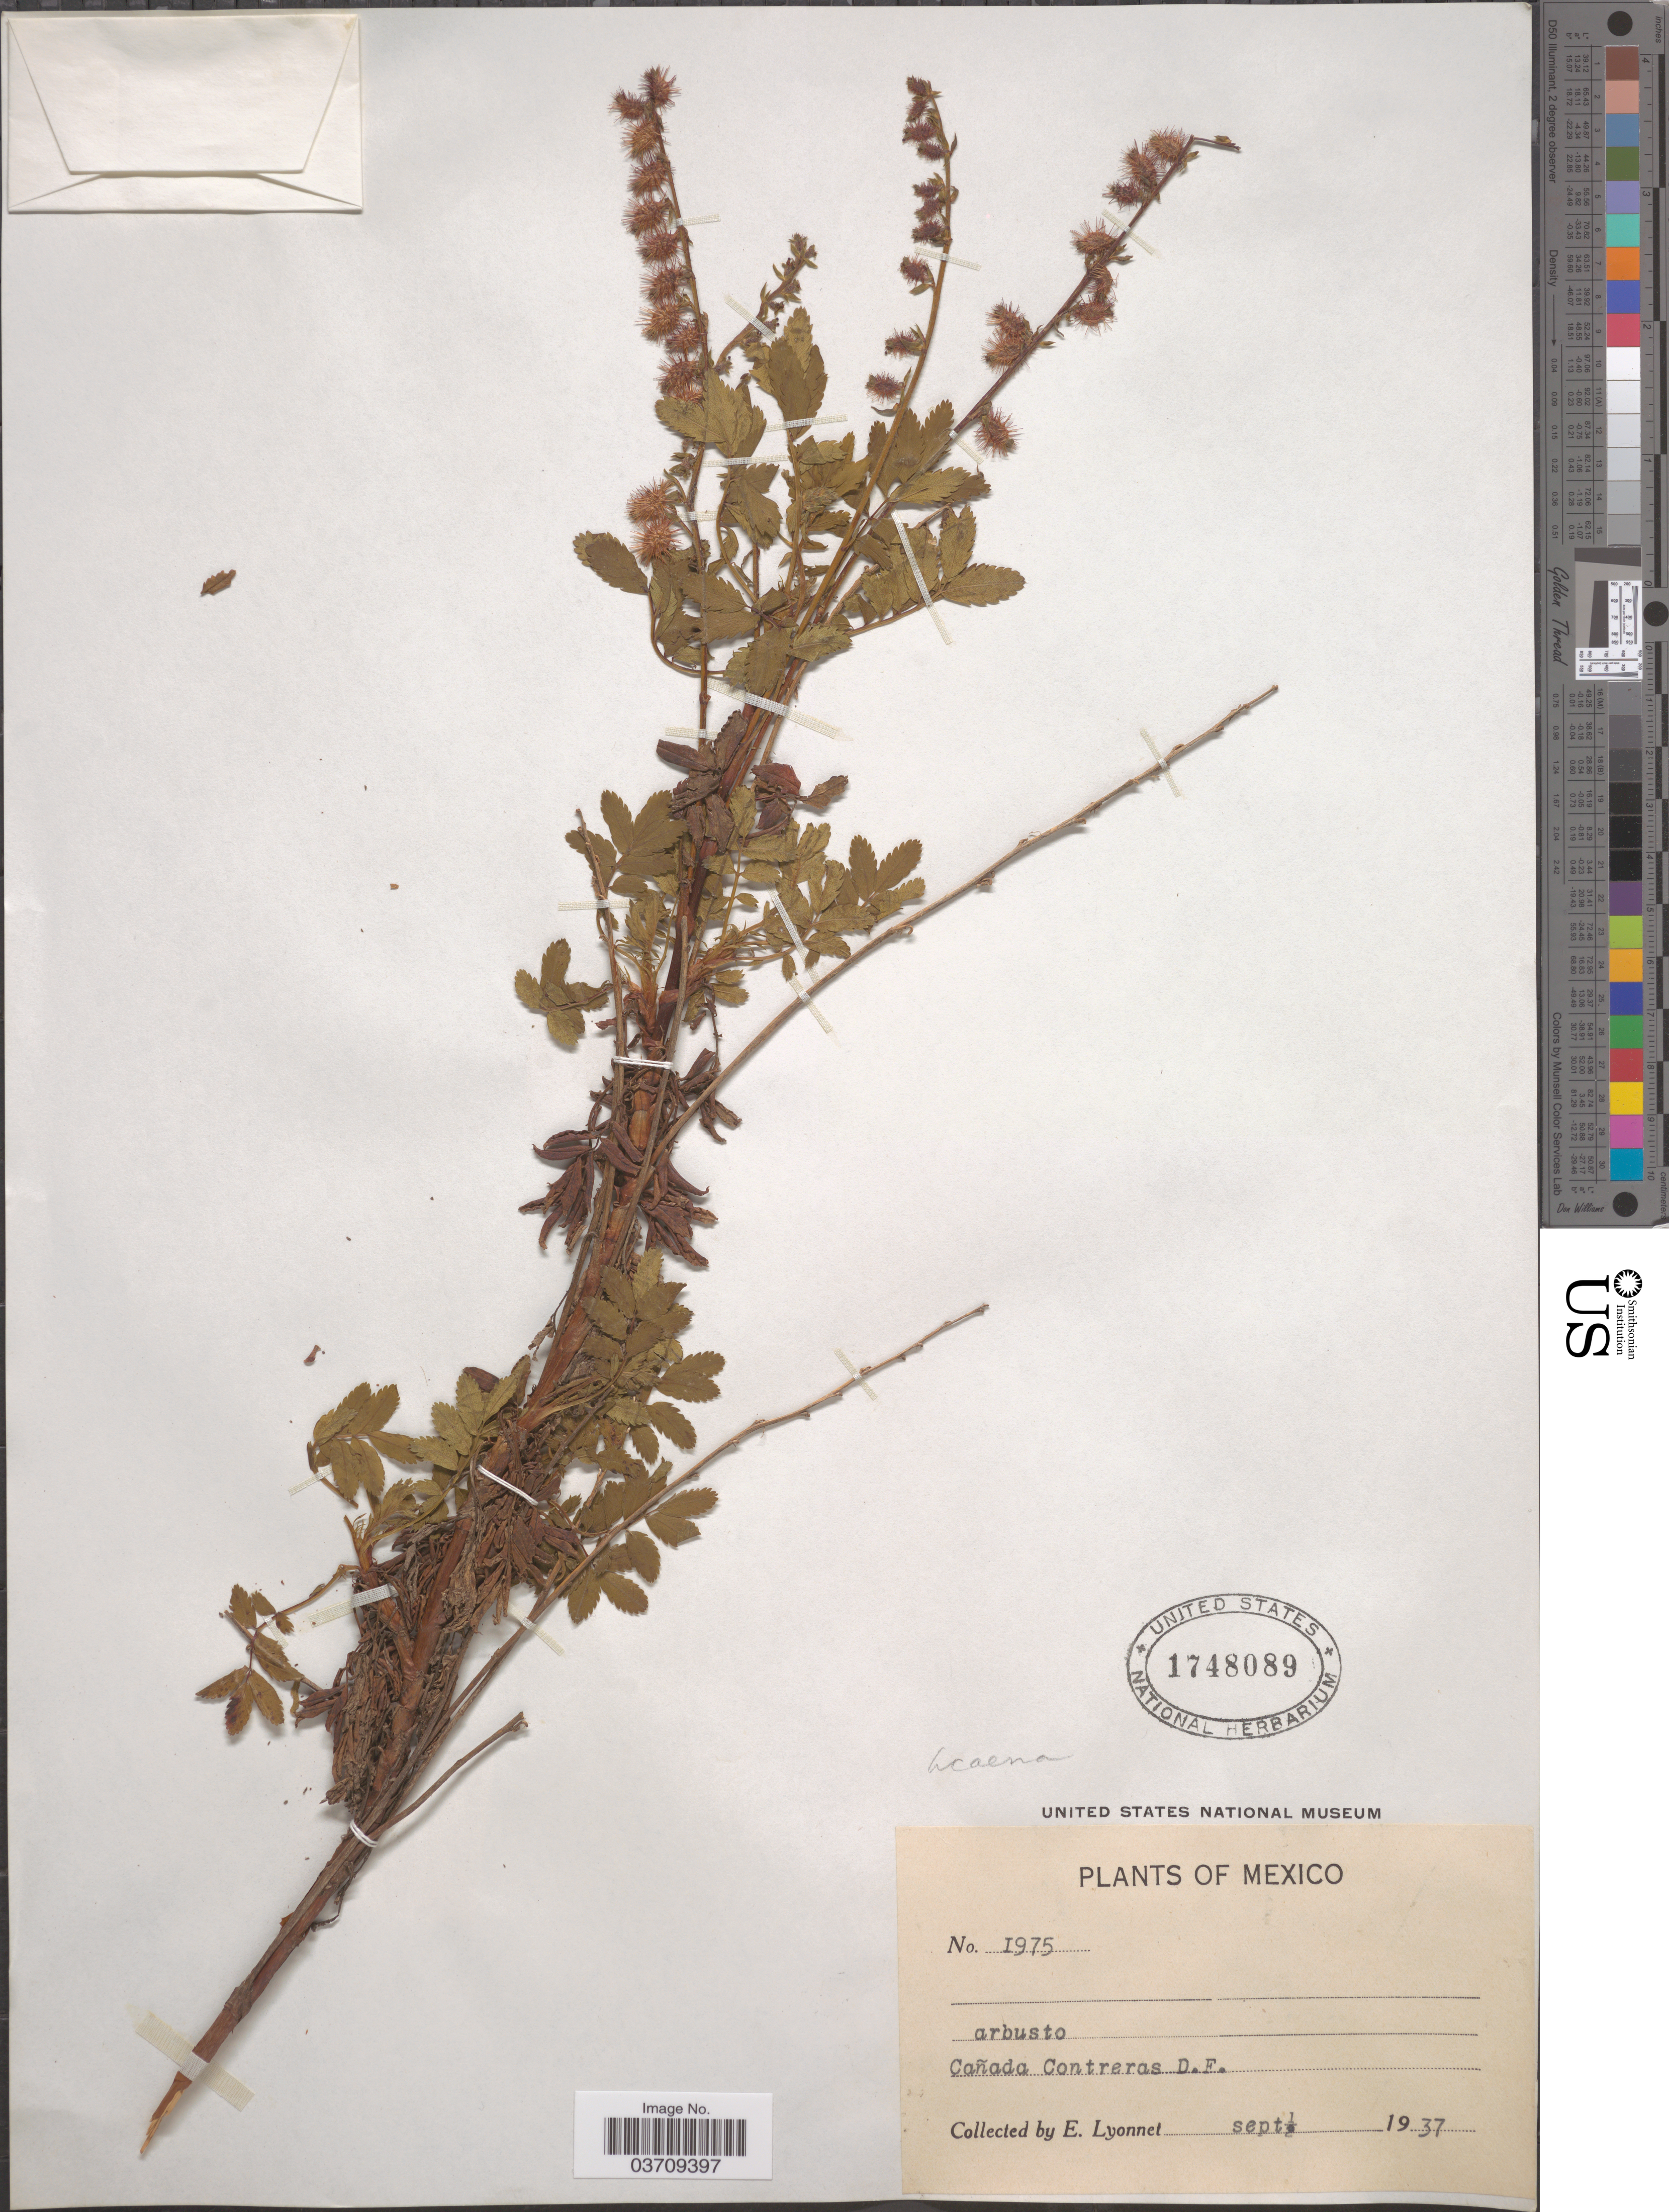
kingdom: Plantae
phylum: Tracheophyta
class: Magnoliopsida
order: Rosales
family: Rosaceae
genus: Acaena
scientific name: Acaena sp.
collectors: E. Lyonnet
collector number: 1975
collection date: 1937-09-01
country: Mexico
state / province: Distrito Federal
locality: Cañada Contreras.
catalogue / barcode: US 1748089